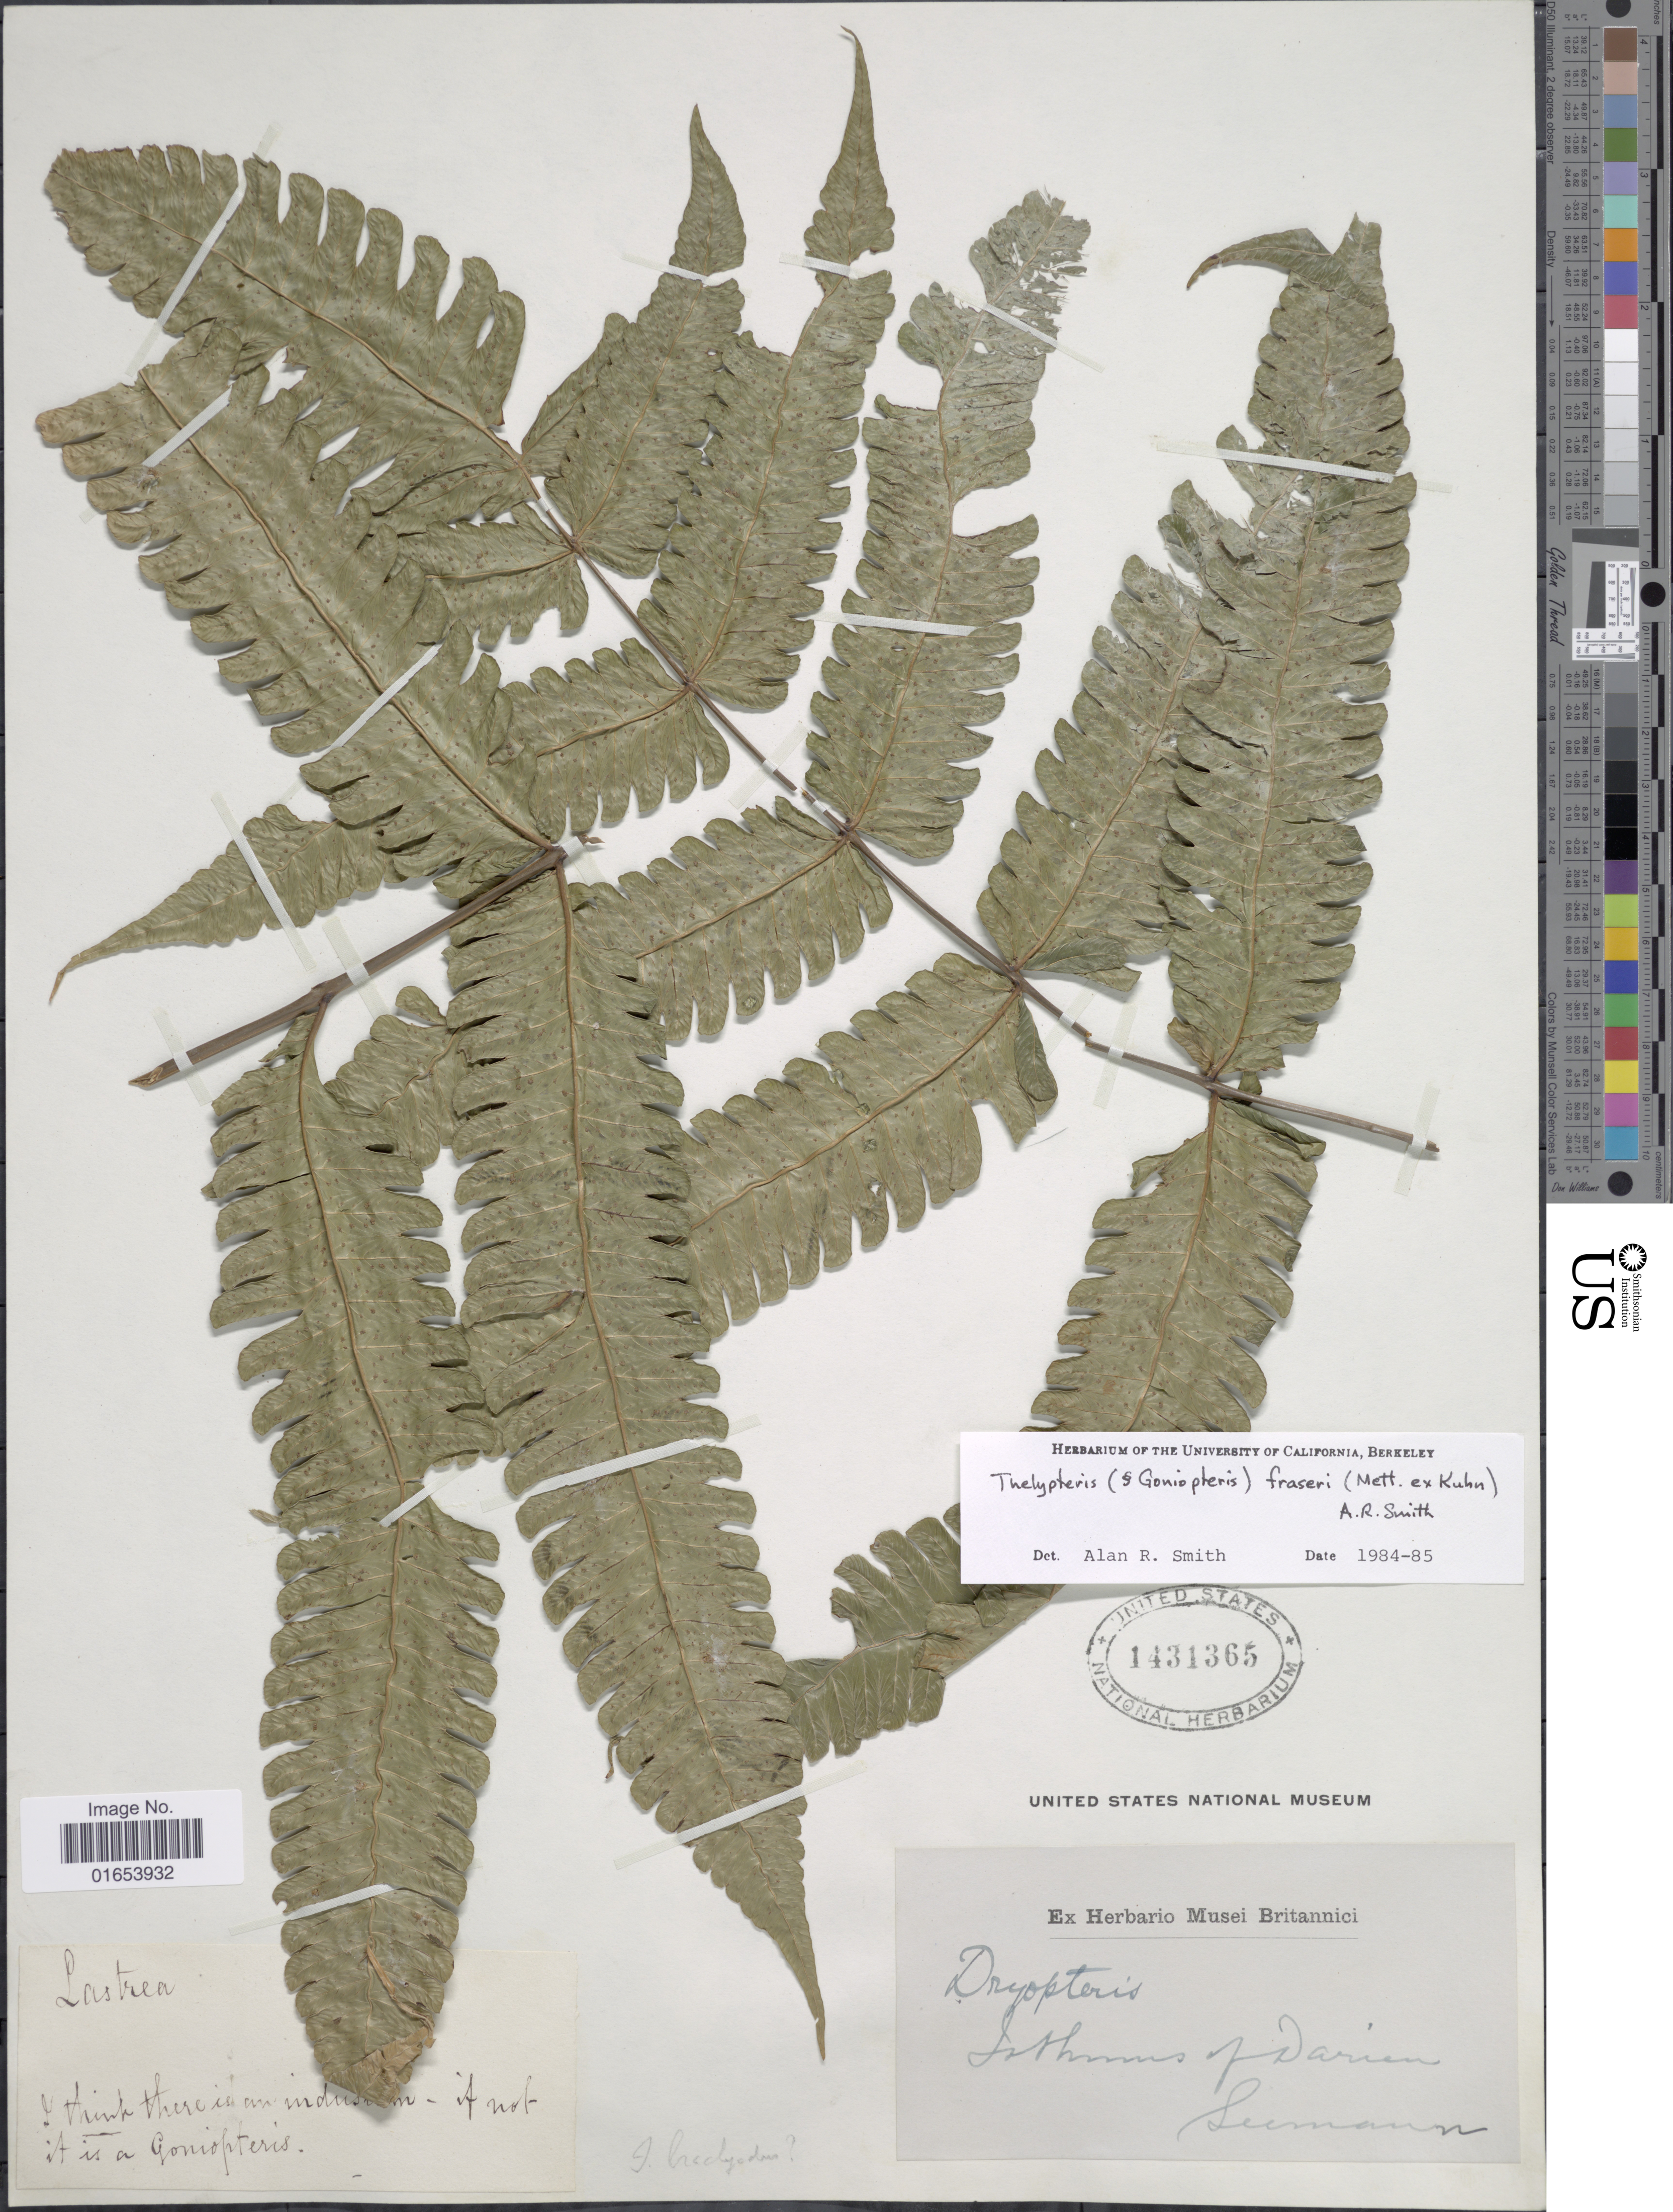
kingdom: Plantae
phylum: Tracheophyta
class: Polypodiopsida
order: Polypodiales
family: Thelypteridaceae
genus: Goniopteris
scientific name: Goniopteris fraseri (Mett.) comb. nov., ined 2015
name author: (Mett.)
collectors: Seeman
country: Panama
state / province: Darién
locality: Isthmus of Darien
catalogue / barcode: US 1431365